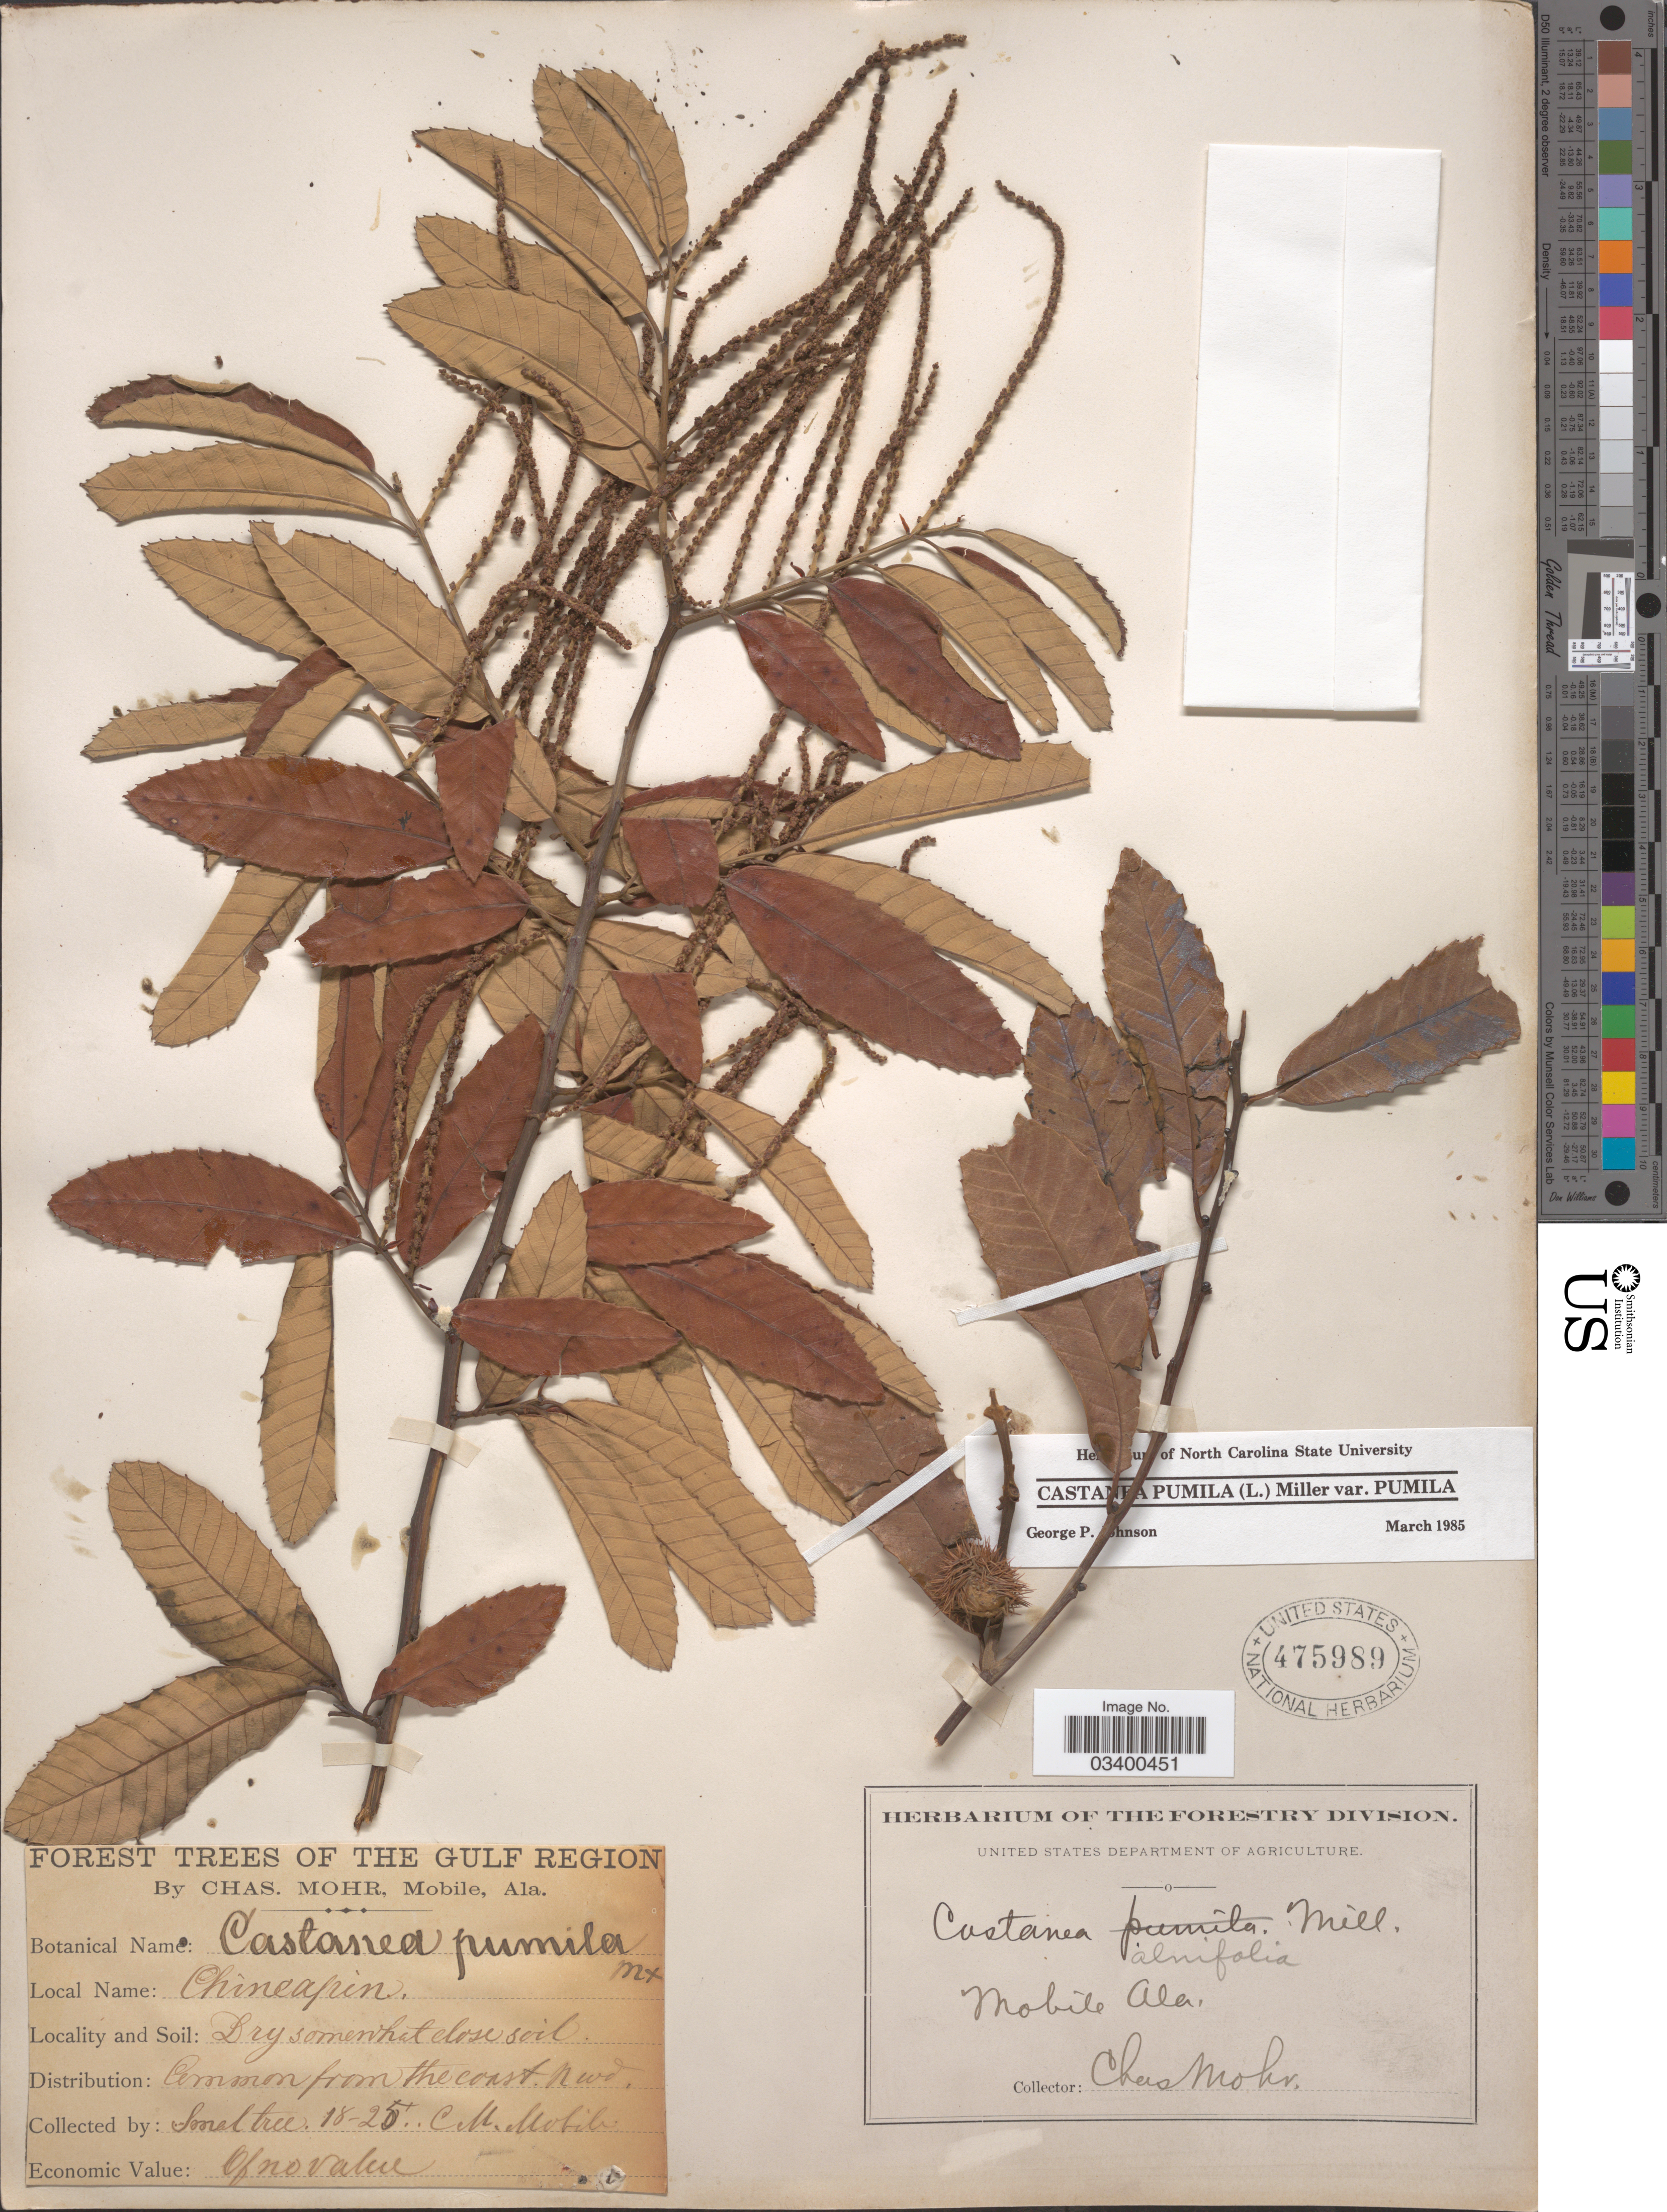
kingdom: Plantae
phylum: Tracheophyta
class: Magnoliopsida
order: Fagales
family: Fagaceae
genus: Castanea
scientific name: Castanea pumila var. pumila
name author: (L.) Mill.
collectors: Mohr, C. T. (herbarium)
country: United States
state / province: Alabama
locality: Mobile. The Gulf Region.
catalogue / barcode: US 475989